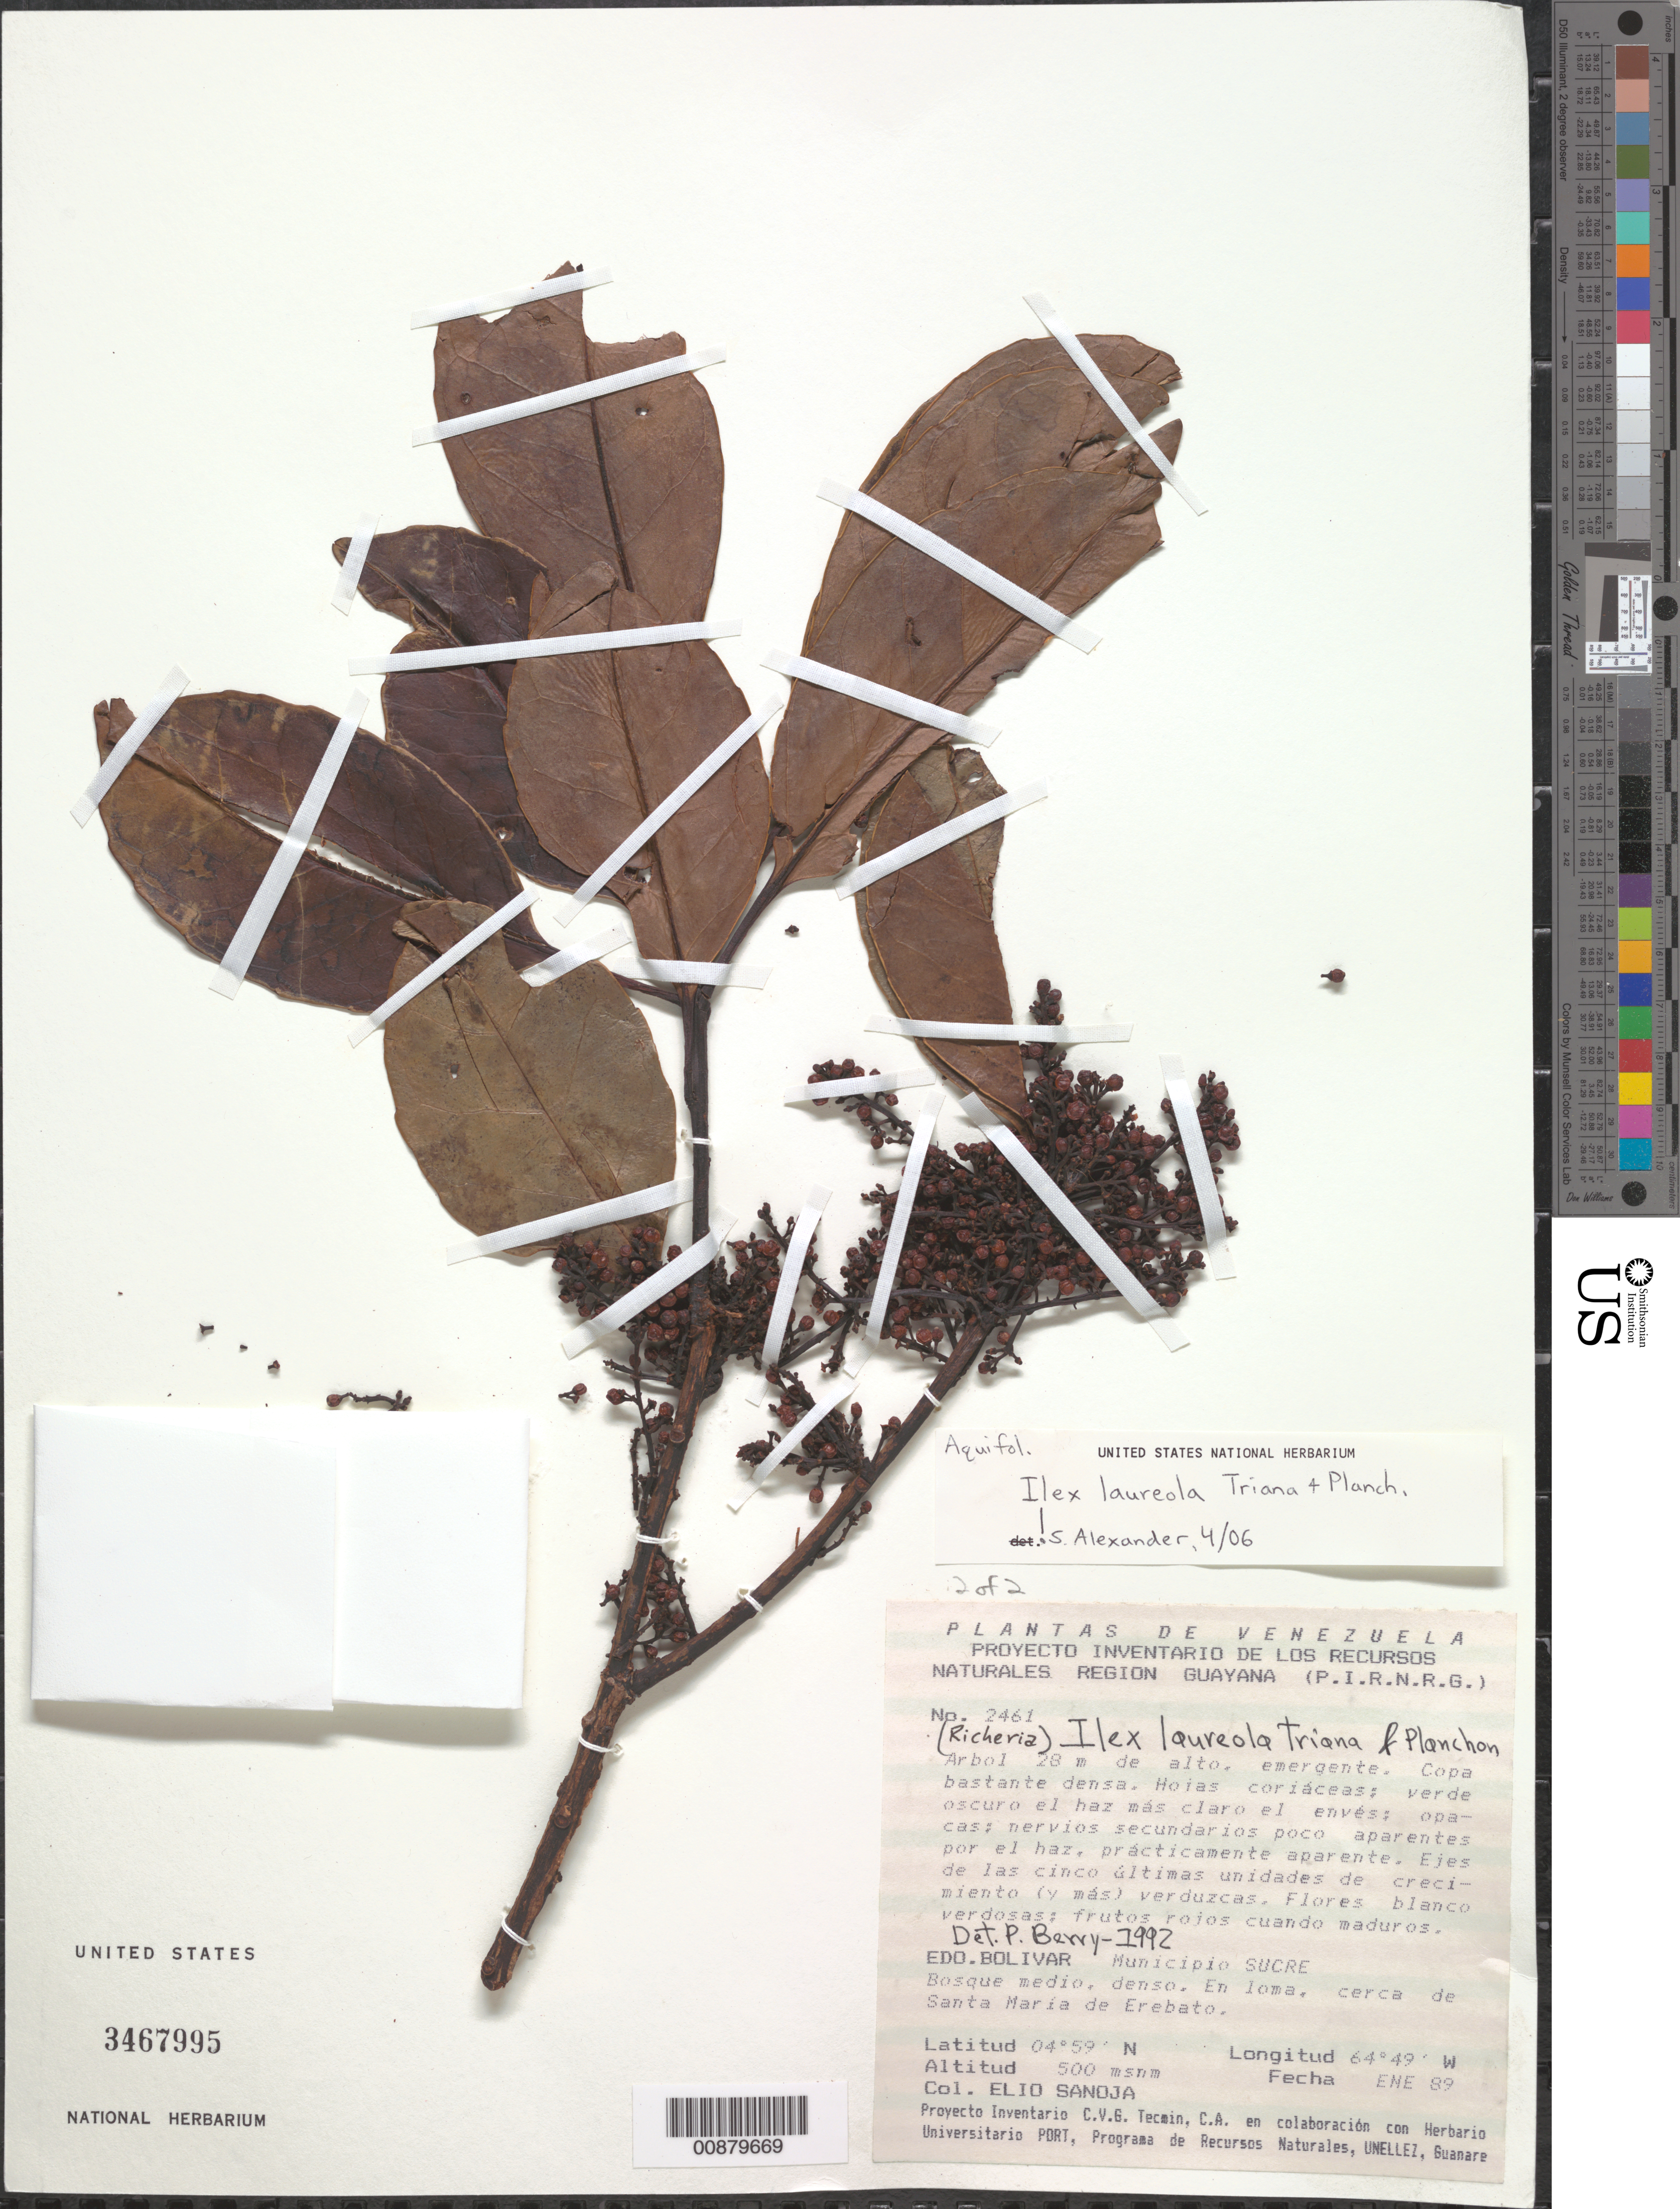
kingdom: Plantae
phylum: Tracheophyta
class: Magnoliopsida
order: Aquifoliales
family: Aquifoliaceae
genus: Ilex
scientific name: Ilex laureola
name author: Triana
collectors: E. Sanoja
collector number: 2461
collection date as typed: Transcribed d/m/y: /1/89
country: Venezuela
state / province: Bolivar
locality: Municipio Sucre. Bosque medio, denso. En loma, cerca de Santa Maria de Erebato.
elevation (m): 500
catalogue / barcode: US 3467995